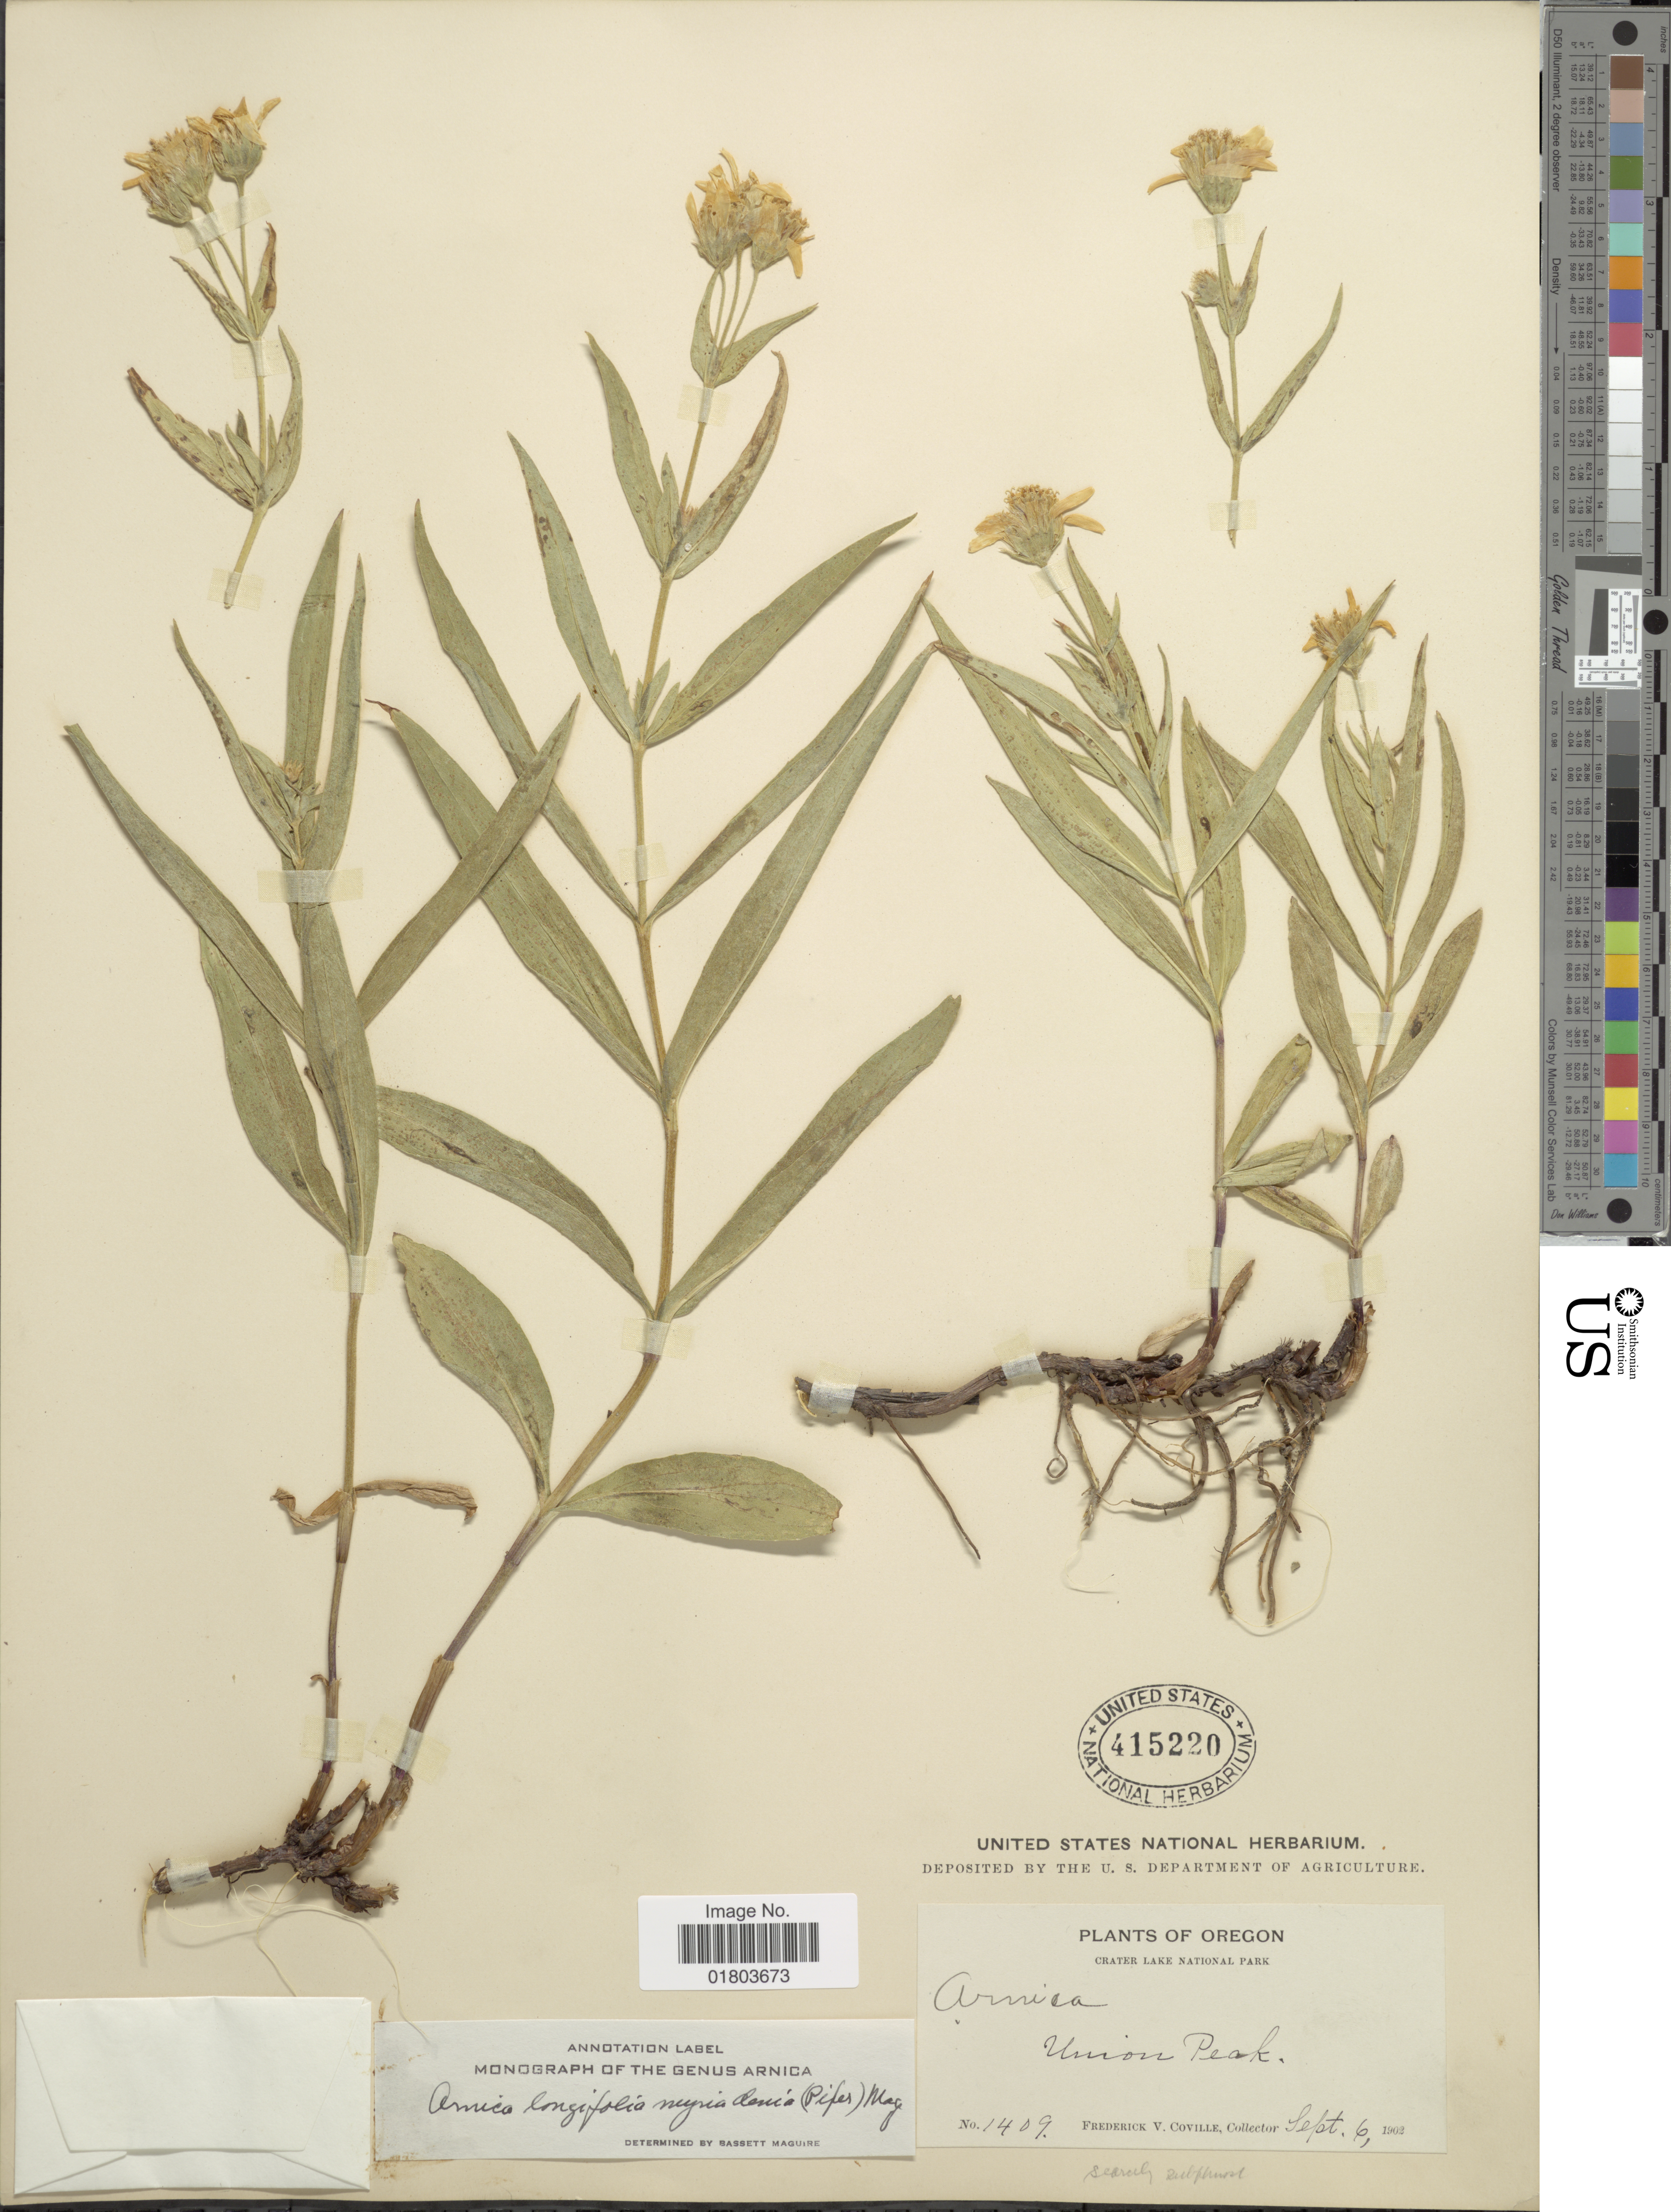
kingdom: Plantae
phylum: Tracheophyta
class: Magnoliopsida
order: Asterales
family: Asteraceae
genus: Arnica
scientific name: Arnica longifolia subsp. myriadenia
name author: (Piper) Maguire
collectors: F. V. Coville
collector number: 1409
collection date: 1902-09-06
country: United States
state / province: Oregon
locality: Crater Lake National Park, union Peak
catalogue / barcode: US 415220